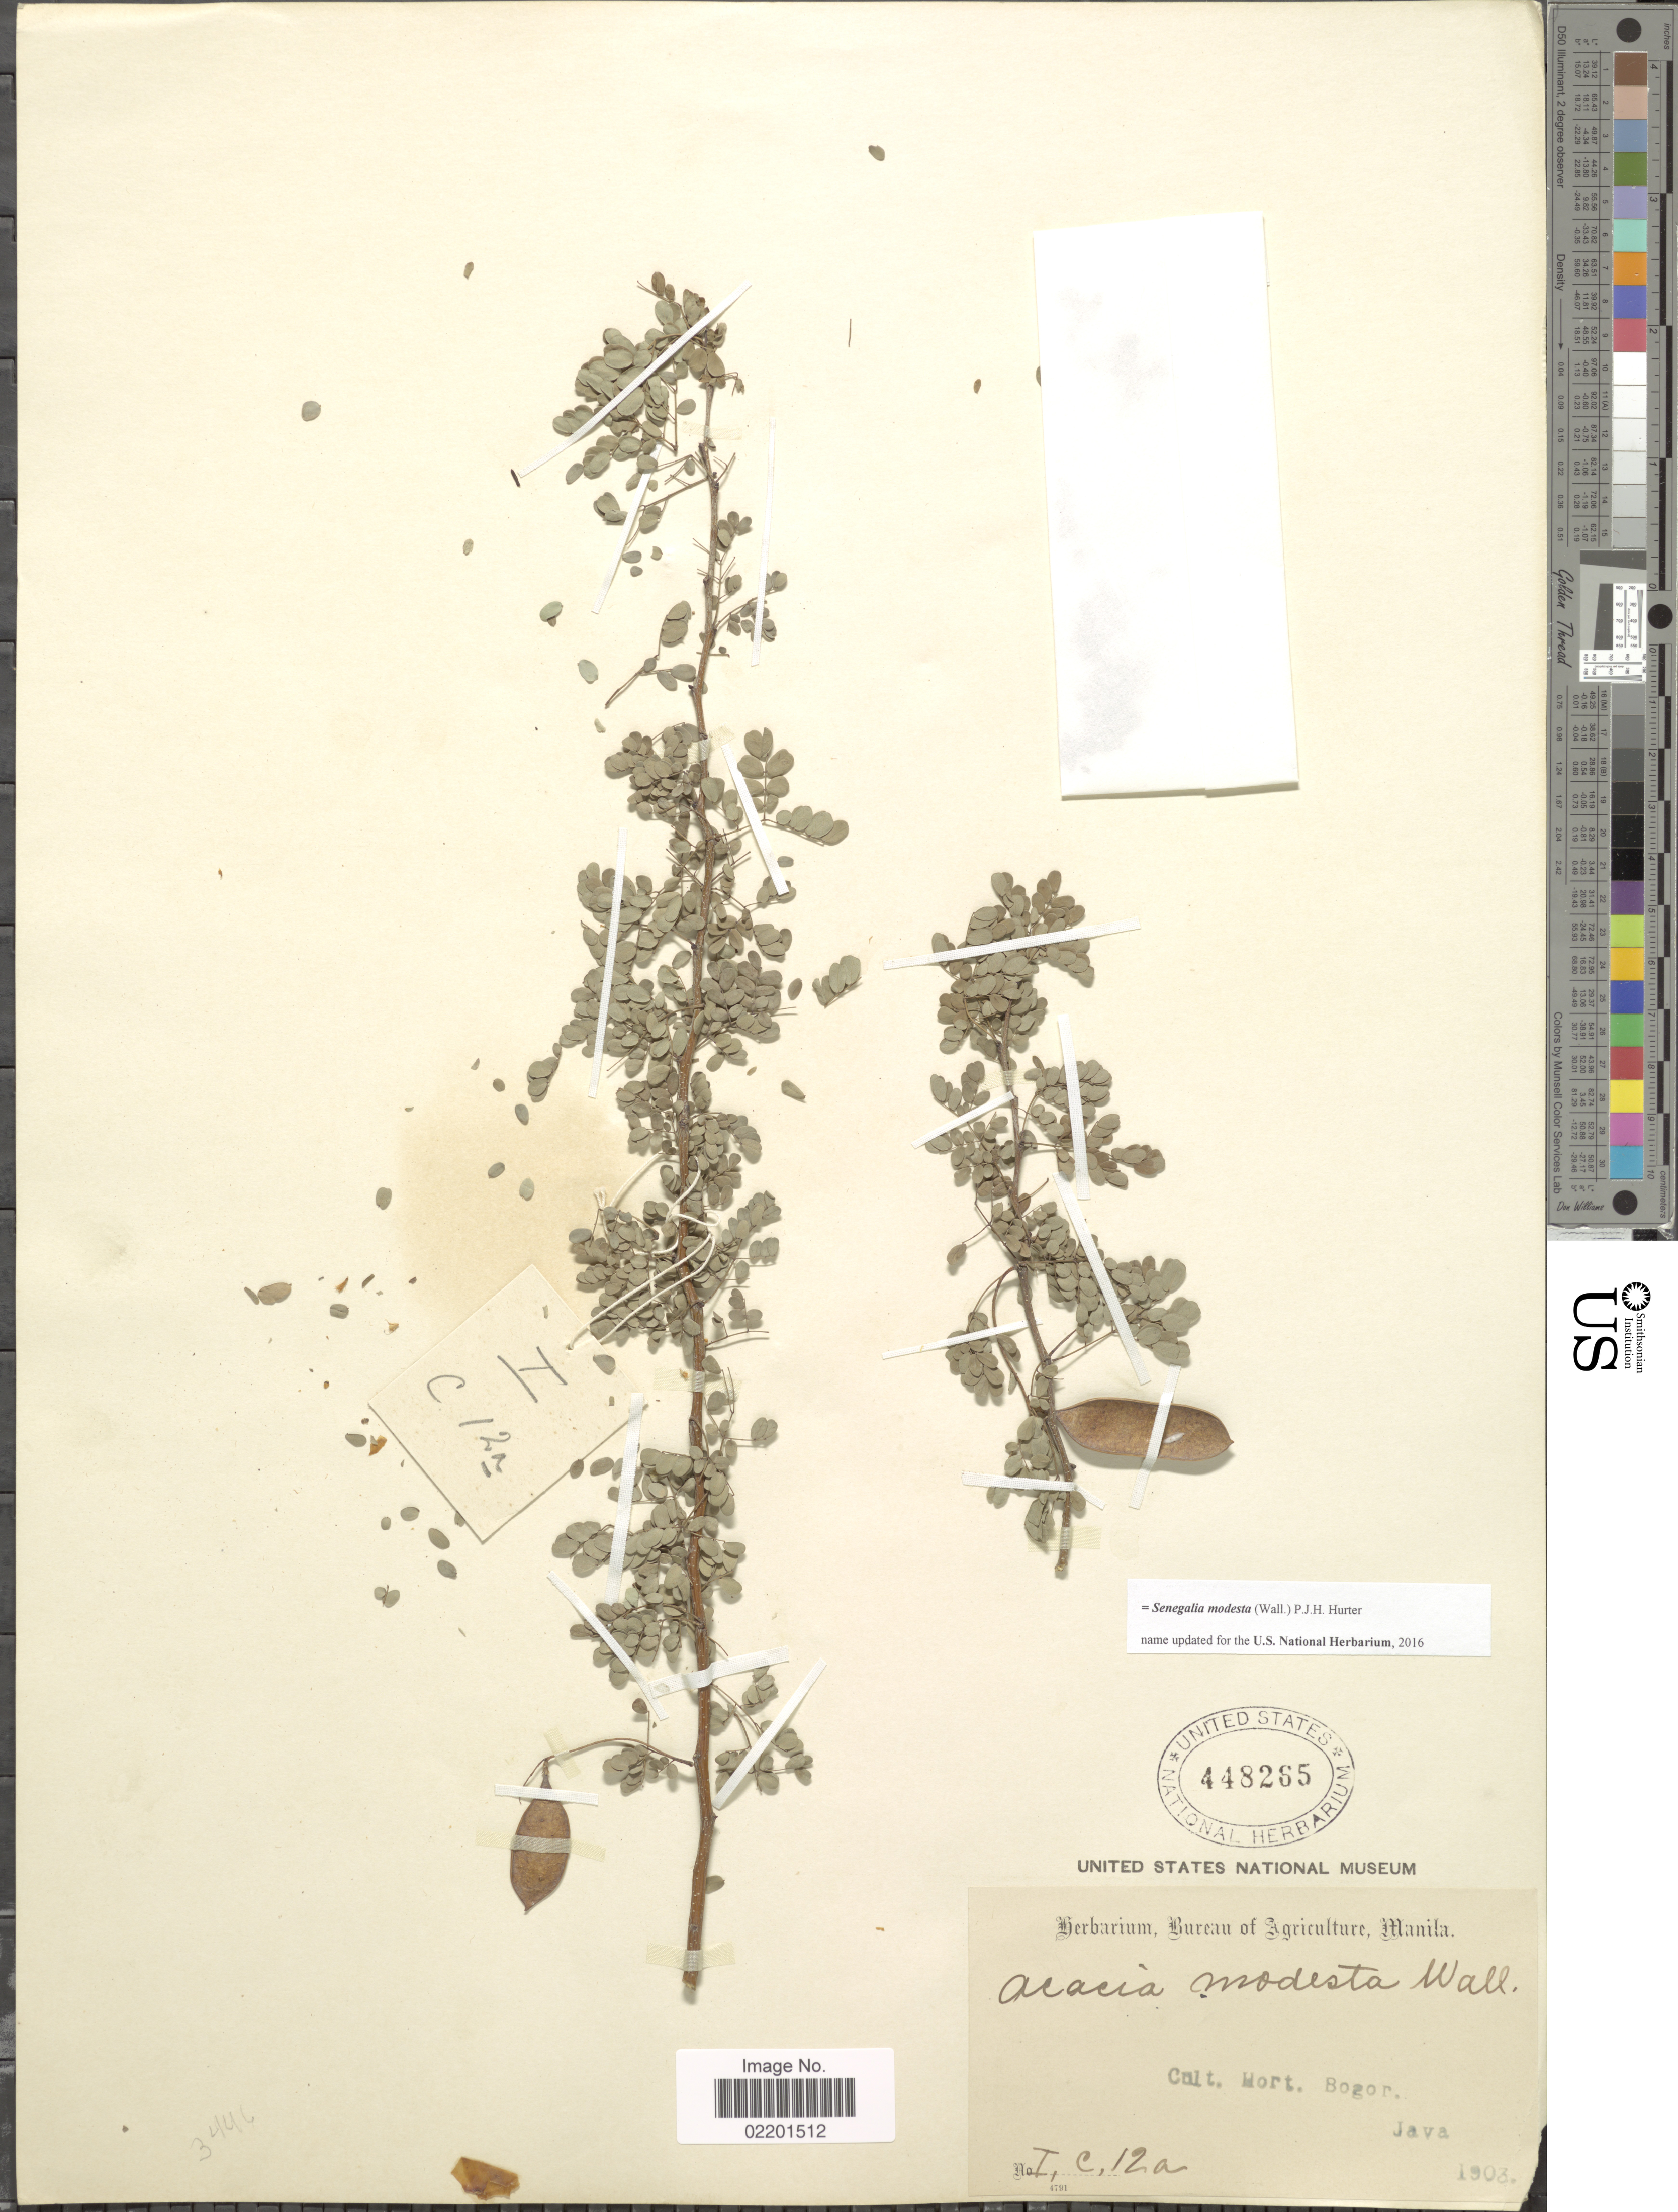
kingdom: Plantae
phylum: Tracheophyta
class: Magnoliopsida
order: Fabales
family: Fabaceae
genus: Senegalia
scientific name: Senegalia modesta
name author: (Wall.) P.J.H. Hurter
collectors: ex Herb. Bur. Agric. Manila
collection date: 1903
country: Indonesia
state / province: Java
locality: Java.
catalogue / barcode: US 448265